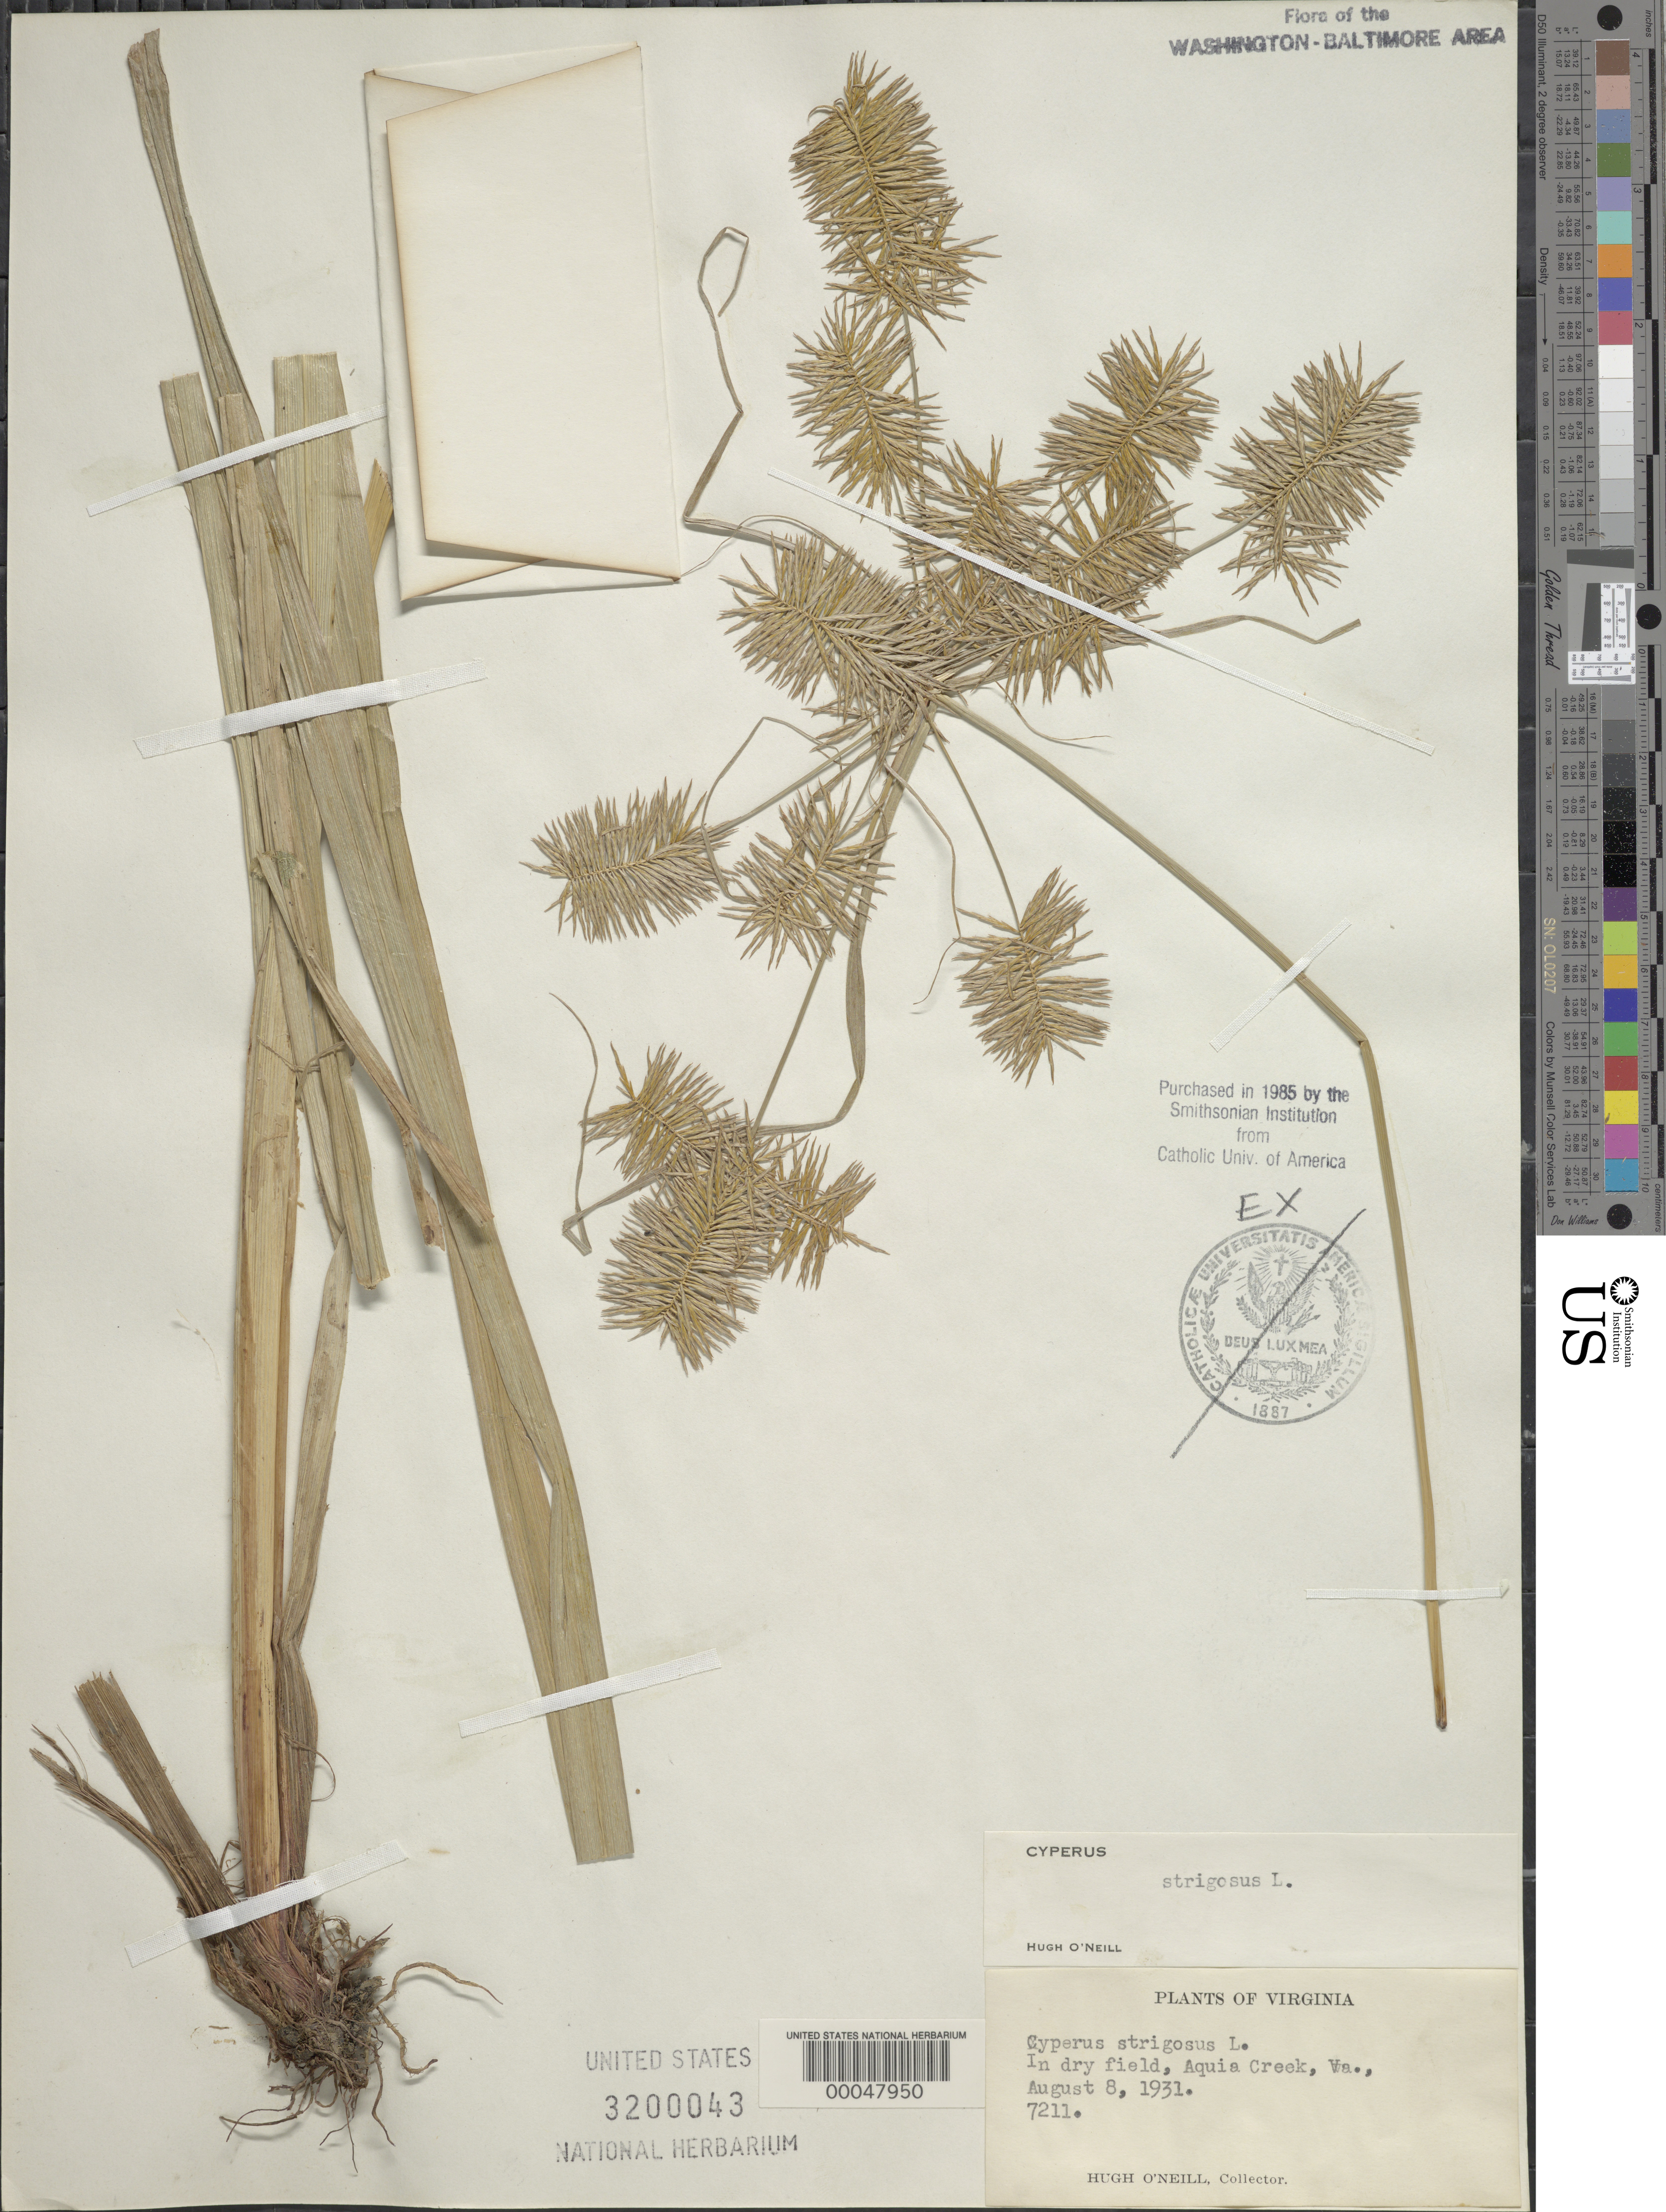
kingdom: Plantae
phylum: Tracheophyta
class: Liliopsida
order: Poales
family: Cyperaceae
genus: Cyperus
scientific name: Cyperus strigosus L.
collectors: H. O'Neill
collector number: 7211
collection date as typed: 08 Aug 1931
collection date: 1931-08-08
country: United States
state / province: Virginia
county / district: Stafford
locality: Aquia Creek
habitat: Dry field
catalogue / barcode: US 3200043